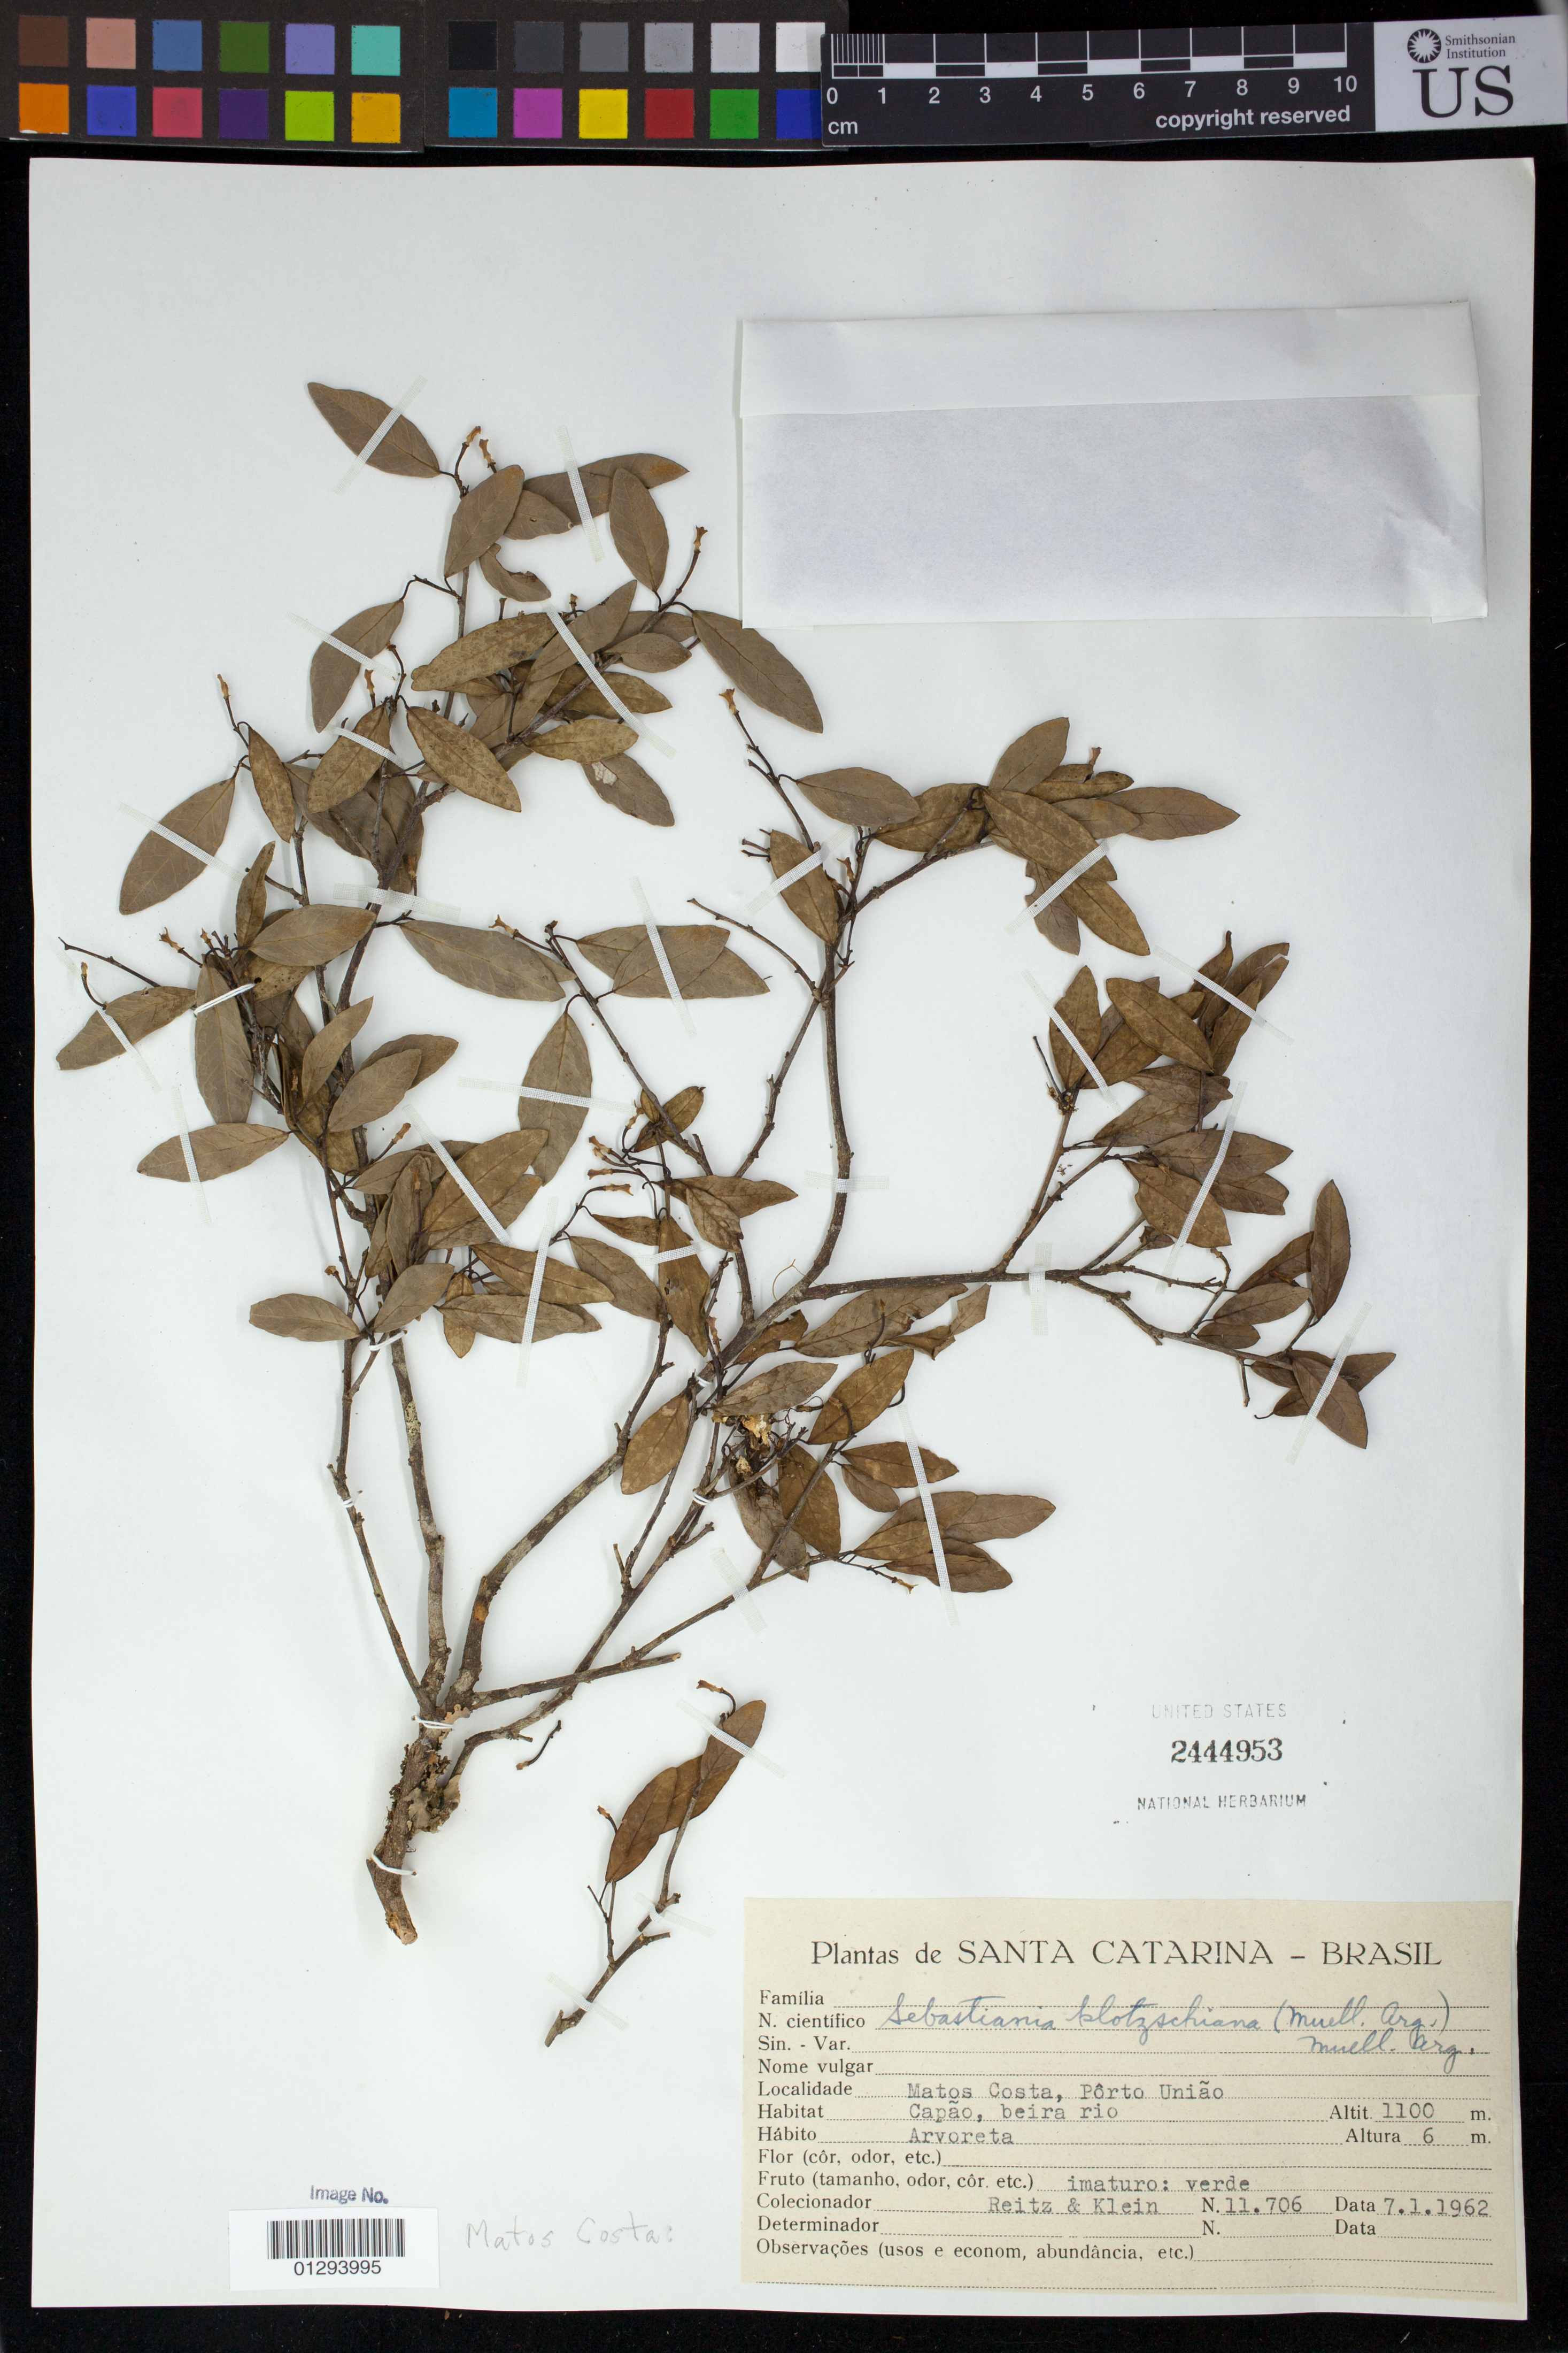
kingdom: Plantae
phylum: Tracheophyta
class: Magnoliopsida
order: Malpighiales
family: Euphorbiaceae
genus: Sebastiania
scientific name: Sebastiania commersoniana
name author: (Baill.) L.B. Sm. & Downs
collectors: R. Reitz & Klein, --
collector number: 11706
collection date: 1962-01-07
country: Brazil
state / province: Santa Catarina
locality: Matos Costa, Porto Uniao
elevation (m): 1100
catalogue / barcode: US 2444953